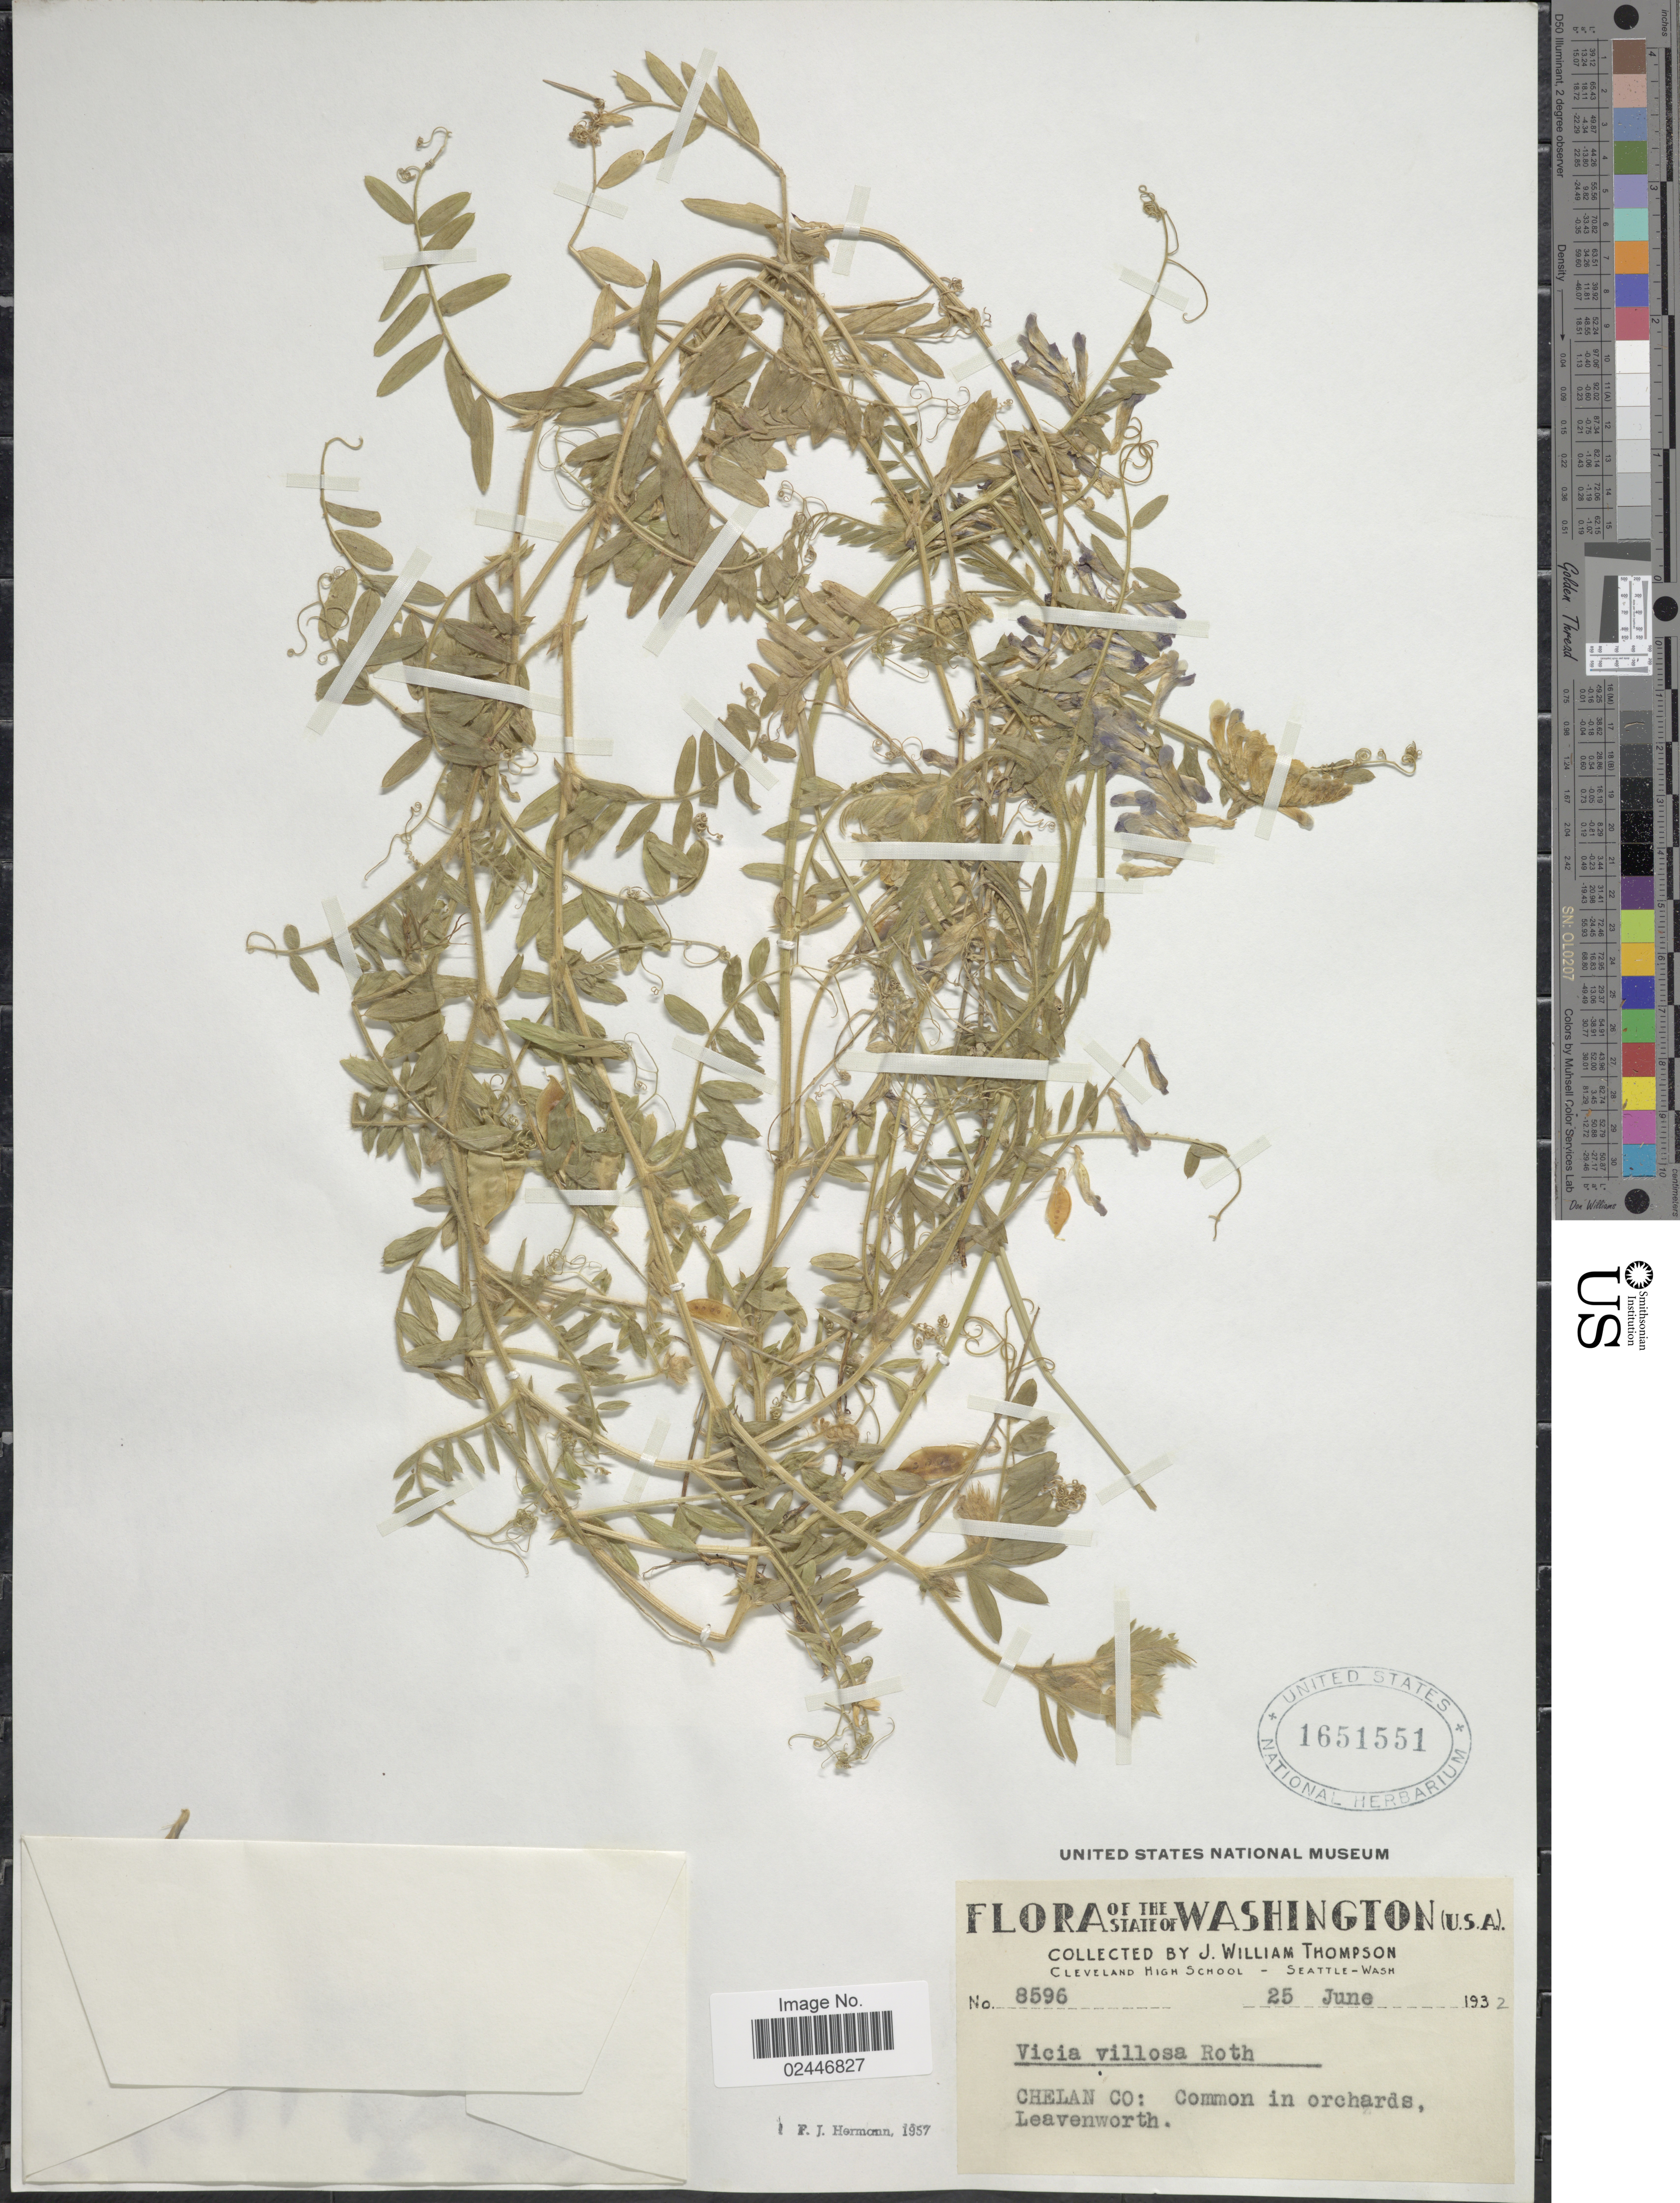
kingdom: Plantae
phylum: Tracheophyta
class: Magnoliopsida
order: Fabales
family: Fabaceae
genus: Vicia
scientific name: Vicia villosa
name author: Roth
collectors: J. W. Thompson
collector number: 8596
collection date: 1932-06-25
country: United States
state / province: Washington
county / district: Chelan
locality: Chelan Co: Common in orchards, Leavenworth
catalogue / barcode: US 1651551